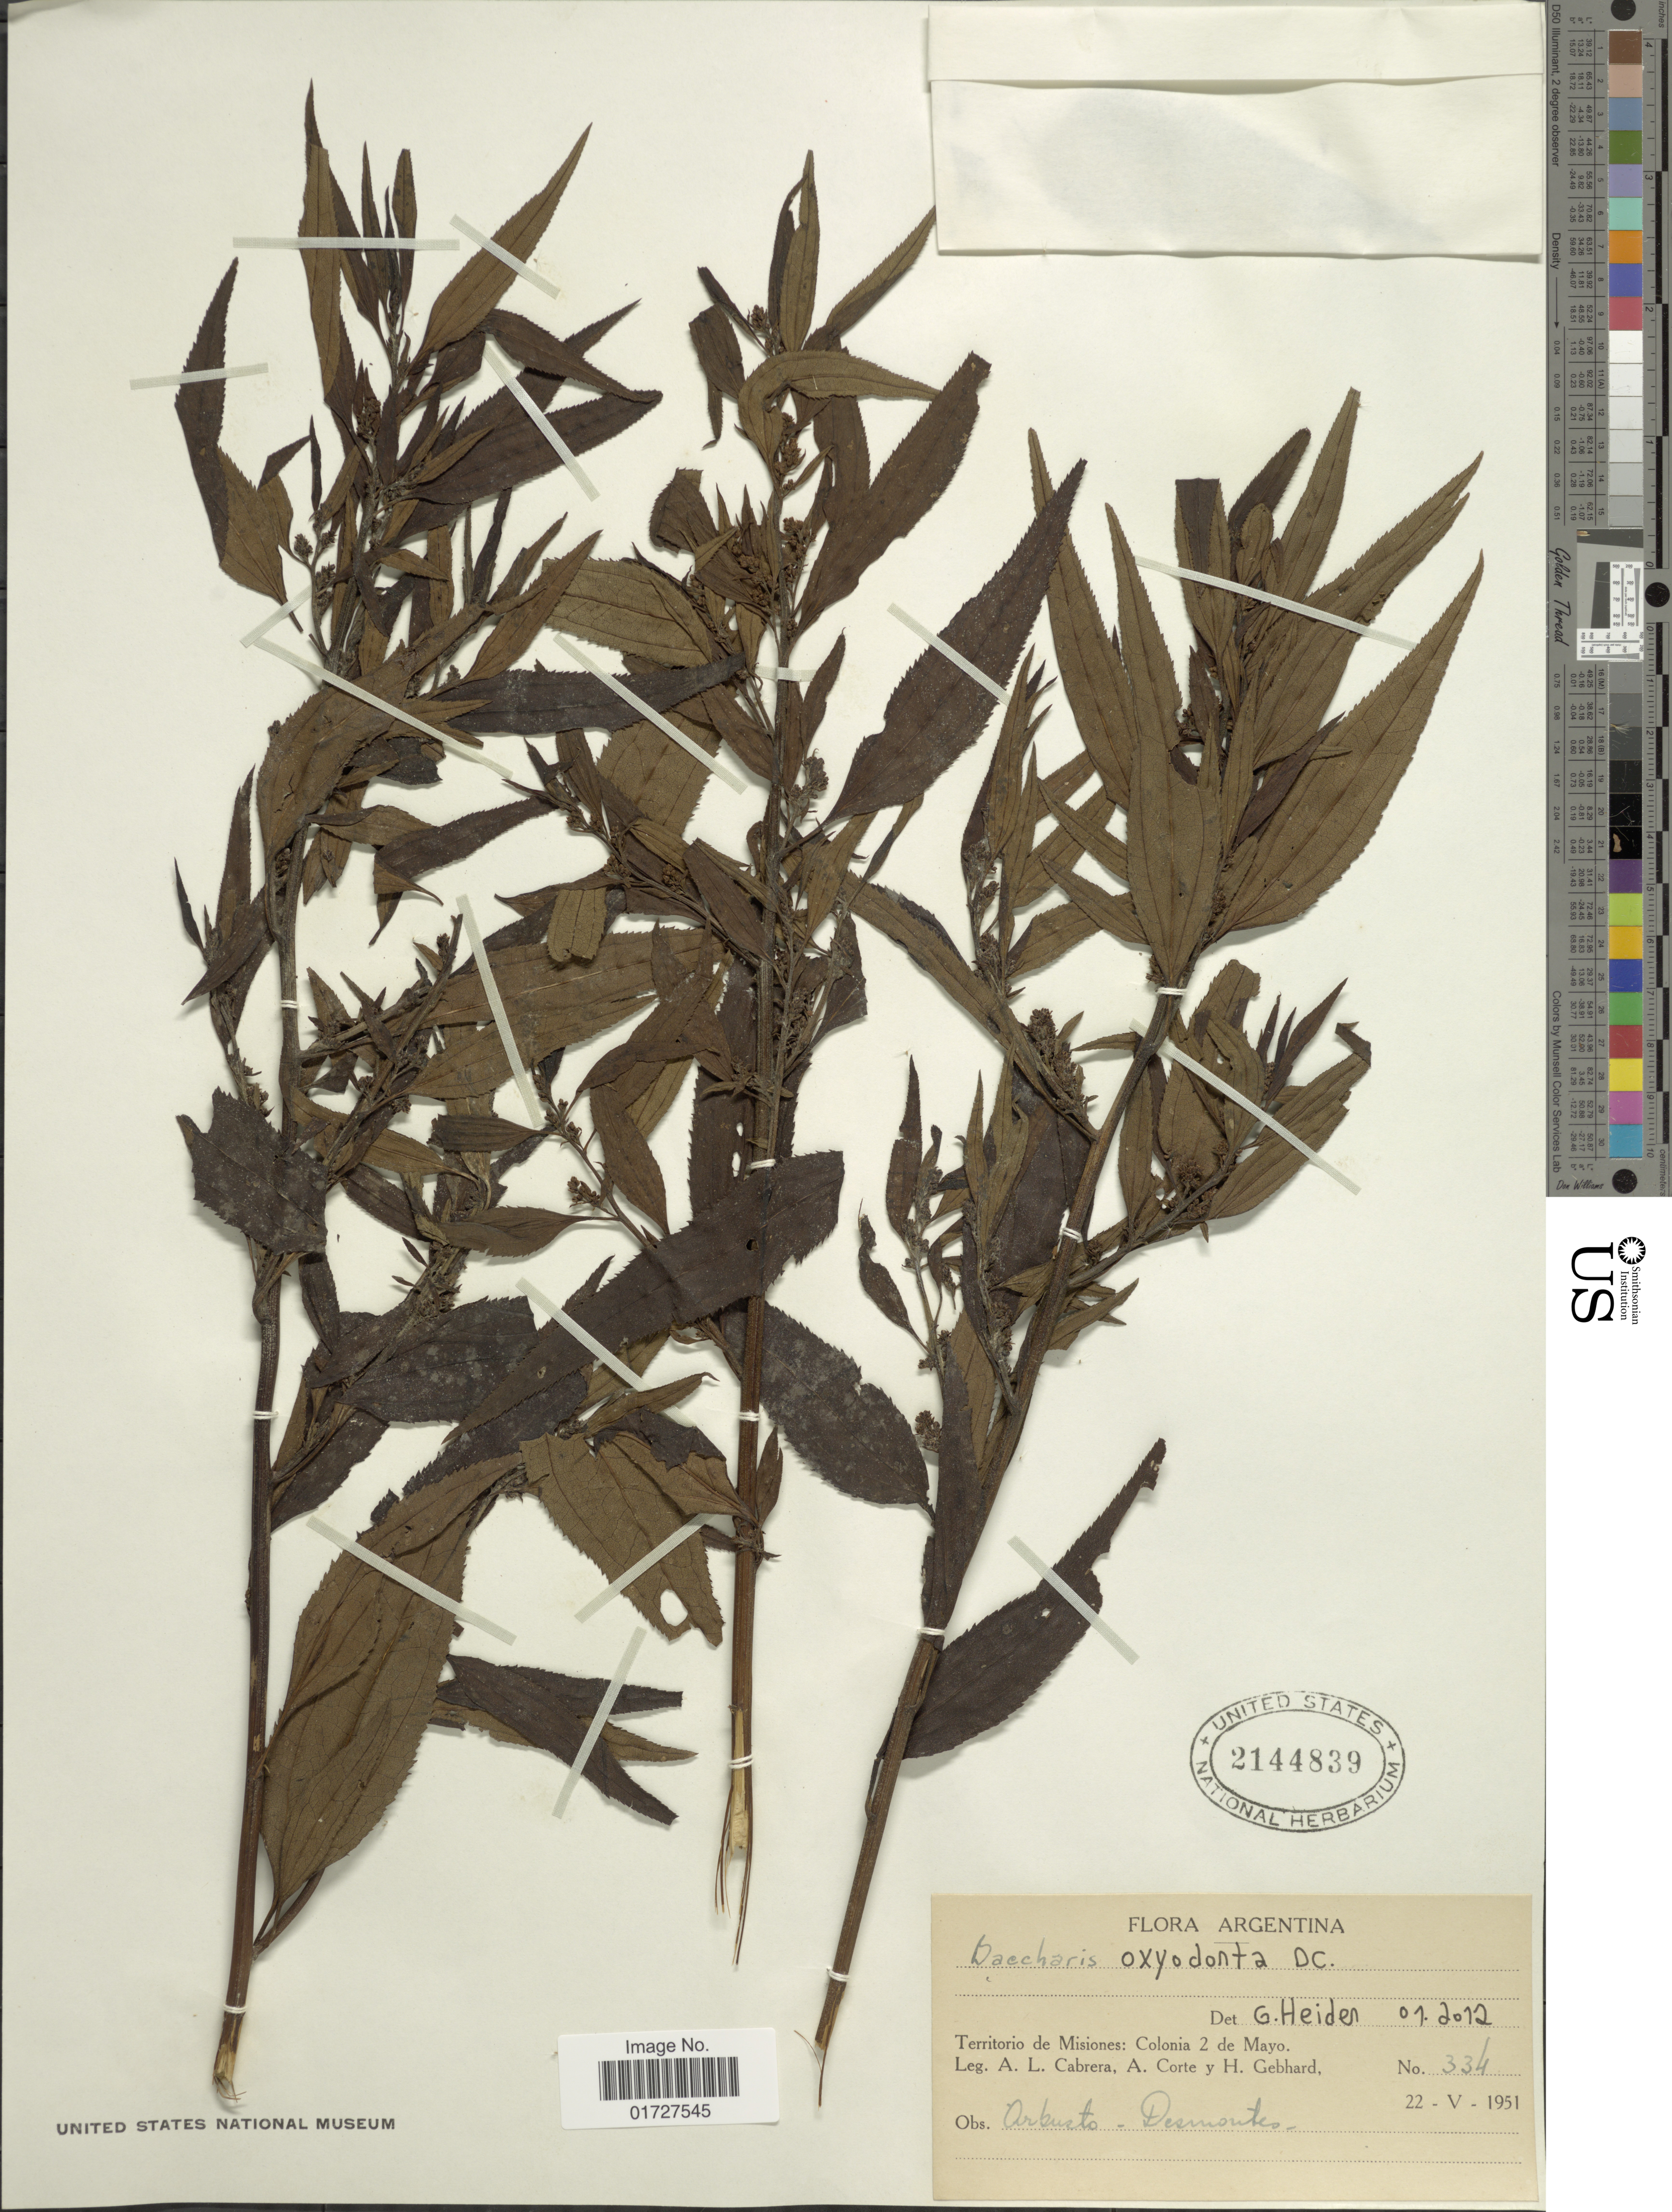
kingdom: Plantae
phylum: Tracheophyta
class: Magnoliopsida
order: Asterales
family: Asteraceae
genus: Baccharis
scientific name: Baccharis oxyodonta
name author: (DC.) Baker in Mart.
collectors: A. L. Cabrera, A. Corte & H. Gebhard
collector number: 334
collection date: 1951-05-22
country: Argentina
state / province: Misiones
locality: Colonia 2 de Mayo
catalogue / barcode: US 2144839